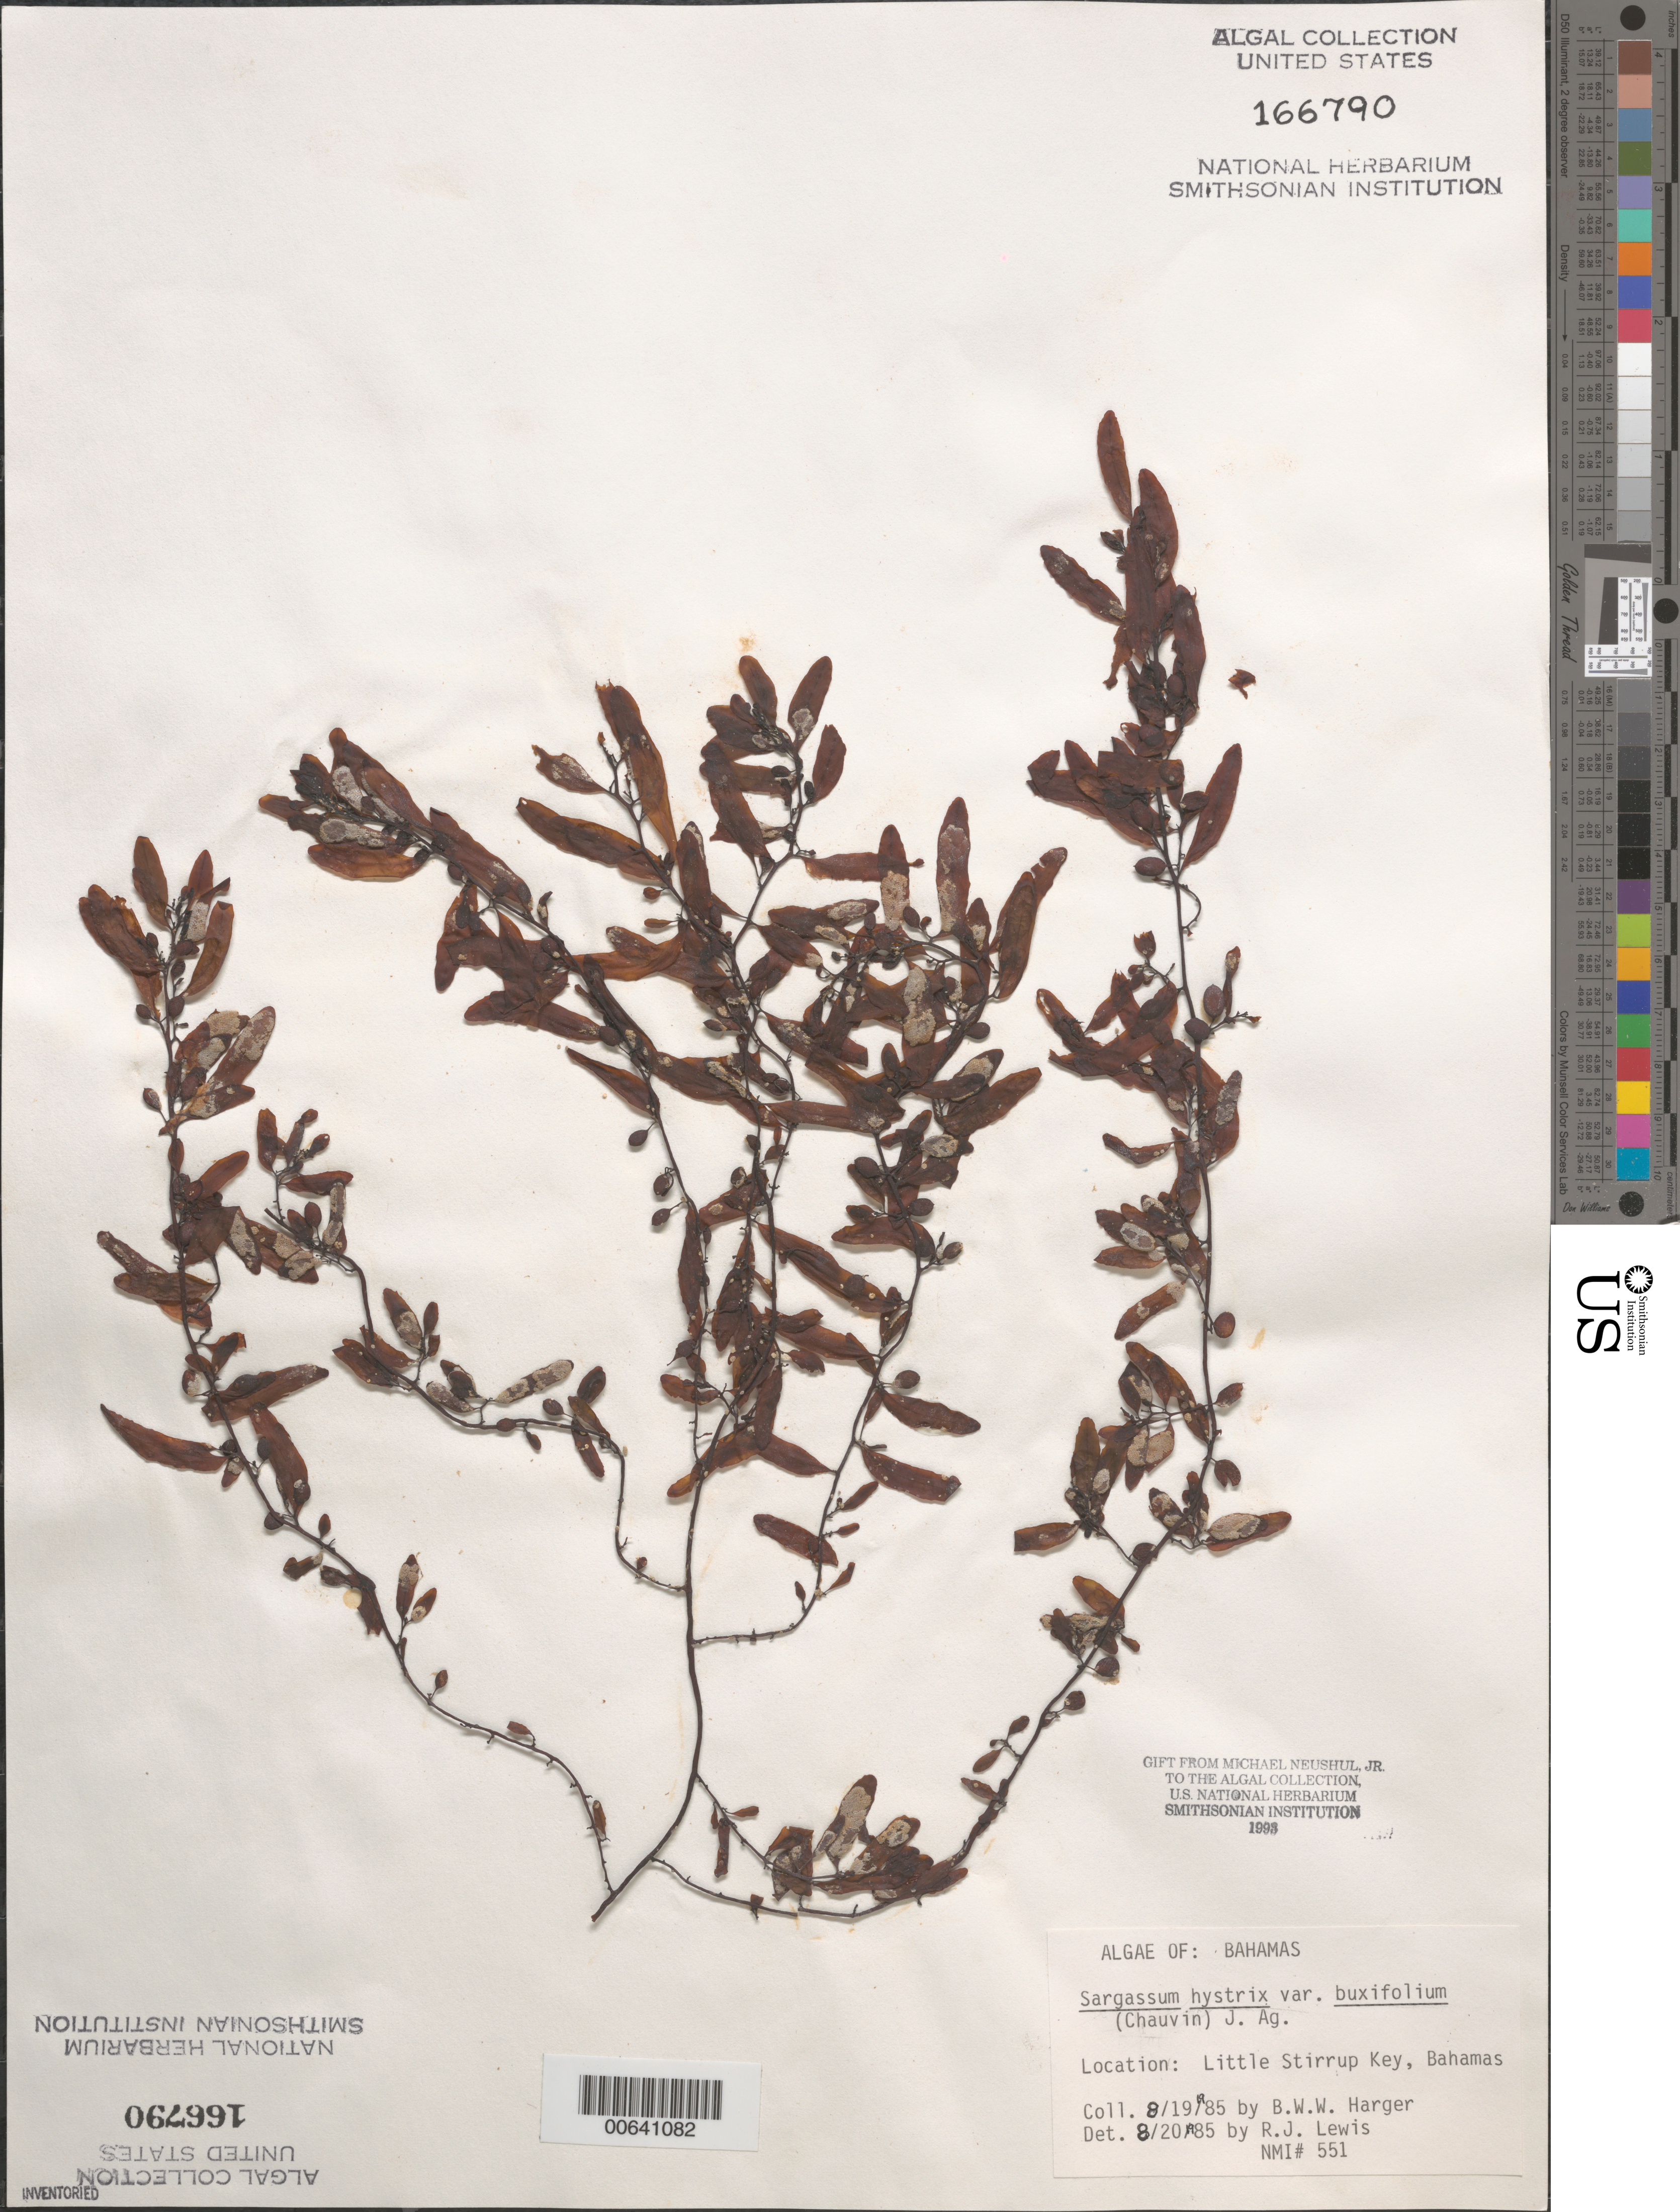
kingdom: Chromista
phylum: Ochrophyta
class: Phaeophyceae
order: Fucales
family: Sargassaceae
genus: Sargassum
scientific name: Sargassum hystrix var. buxifolium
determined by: Lewis, R. J.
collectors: B. W. Harger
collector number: NMI 551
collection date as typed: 19 Aug 1985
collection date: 1985-08-19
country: Bahamas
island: Little Stirrup Key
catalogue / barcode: US 166790